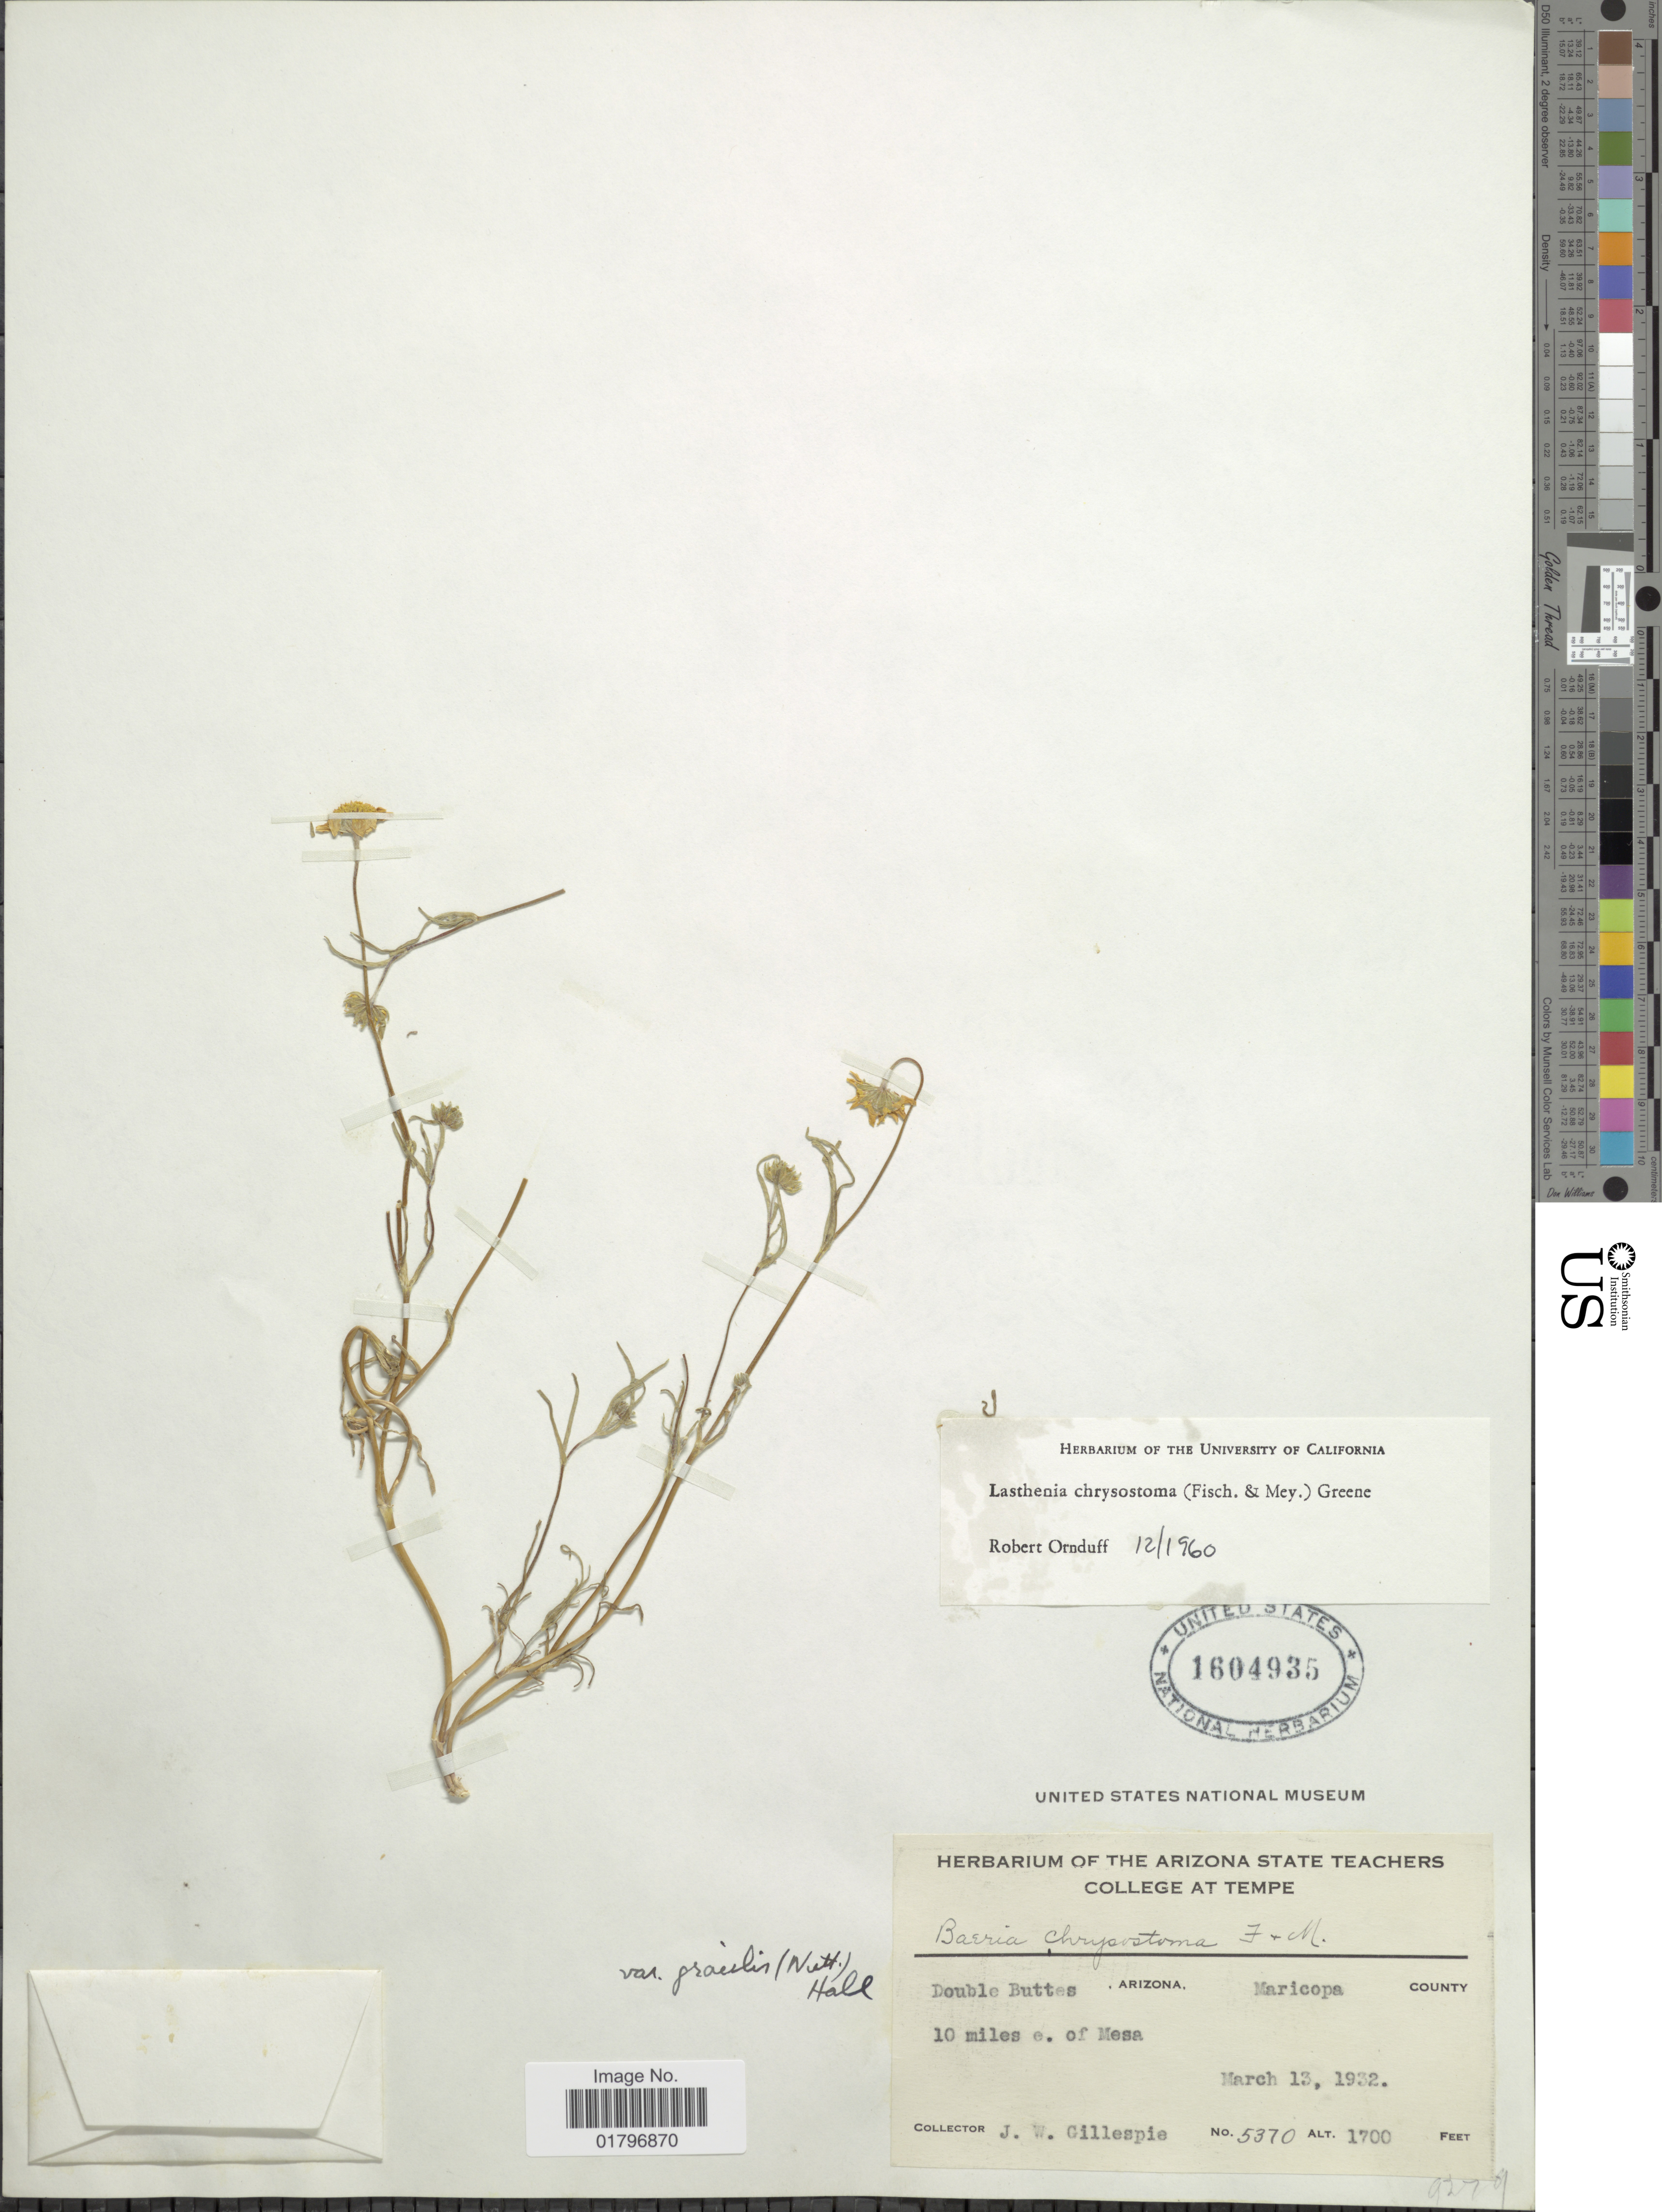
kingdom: Plantae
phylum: Tracheophyta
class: Magnoliopsida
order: Asterales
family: Asteraceae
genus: Lasthenia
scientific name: Lasthenia chrysostoma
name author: (Fisch. & C.A. Mey.) Greene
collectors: J. W. Gillespie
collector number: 5370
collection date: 1932-03-13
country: United States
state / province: Arizona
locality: Double Buttes, Arizona. Maricopa County. 10 miles e. of Mesa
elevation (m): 518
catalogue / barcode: US 1604935